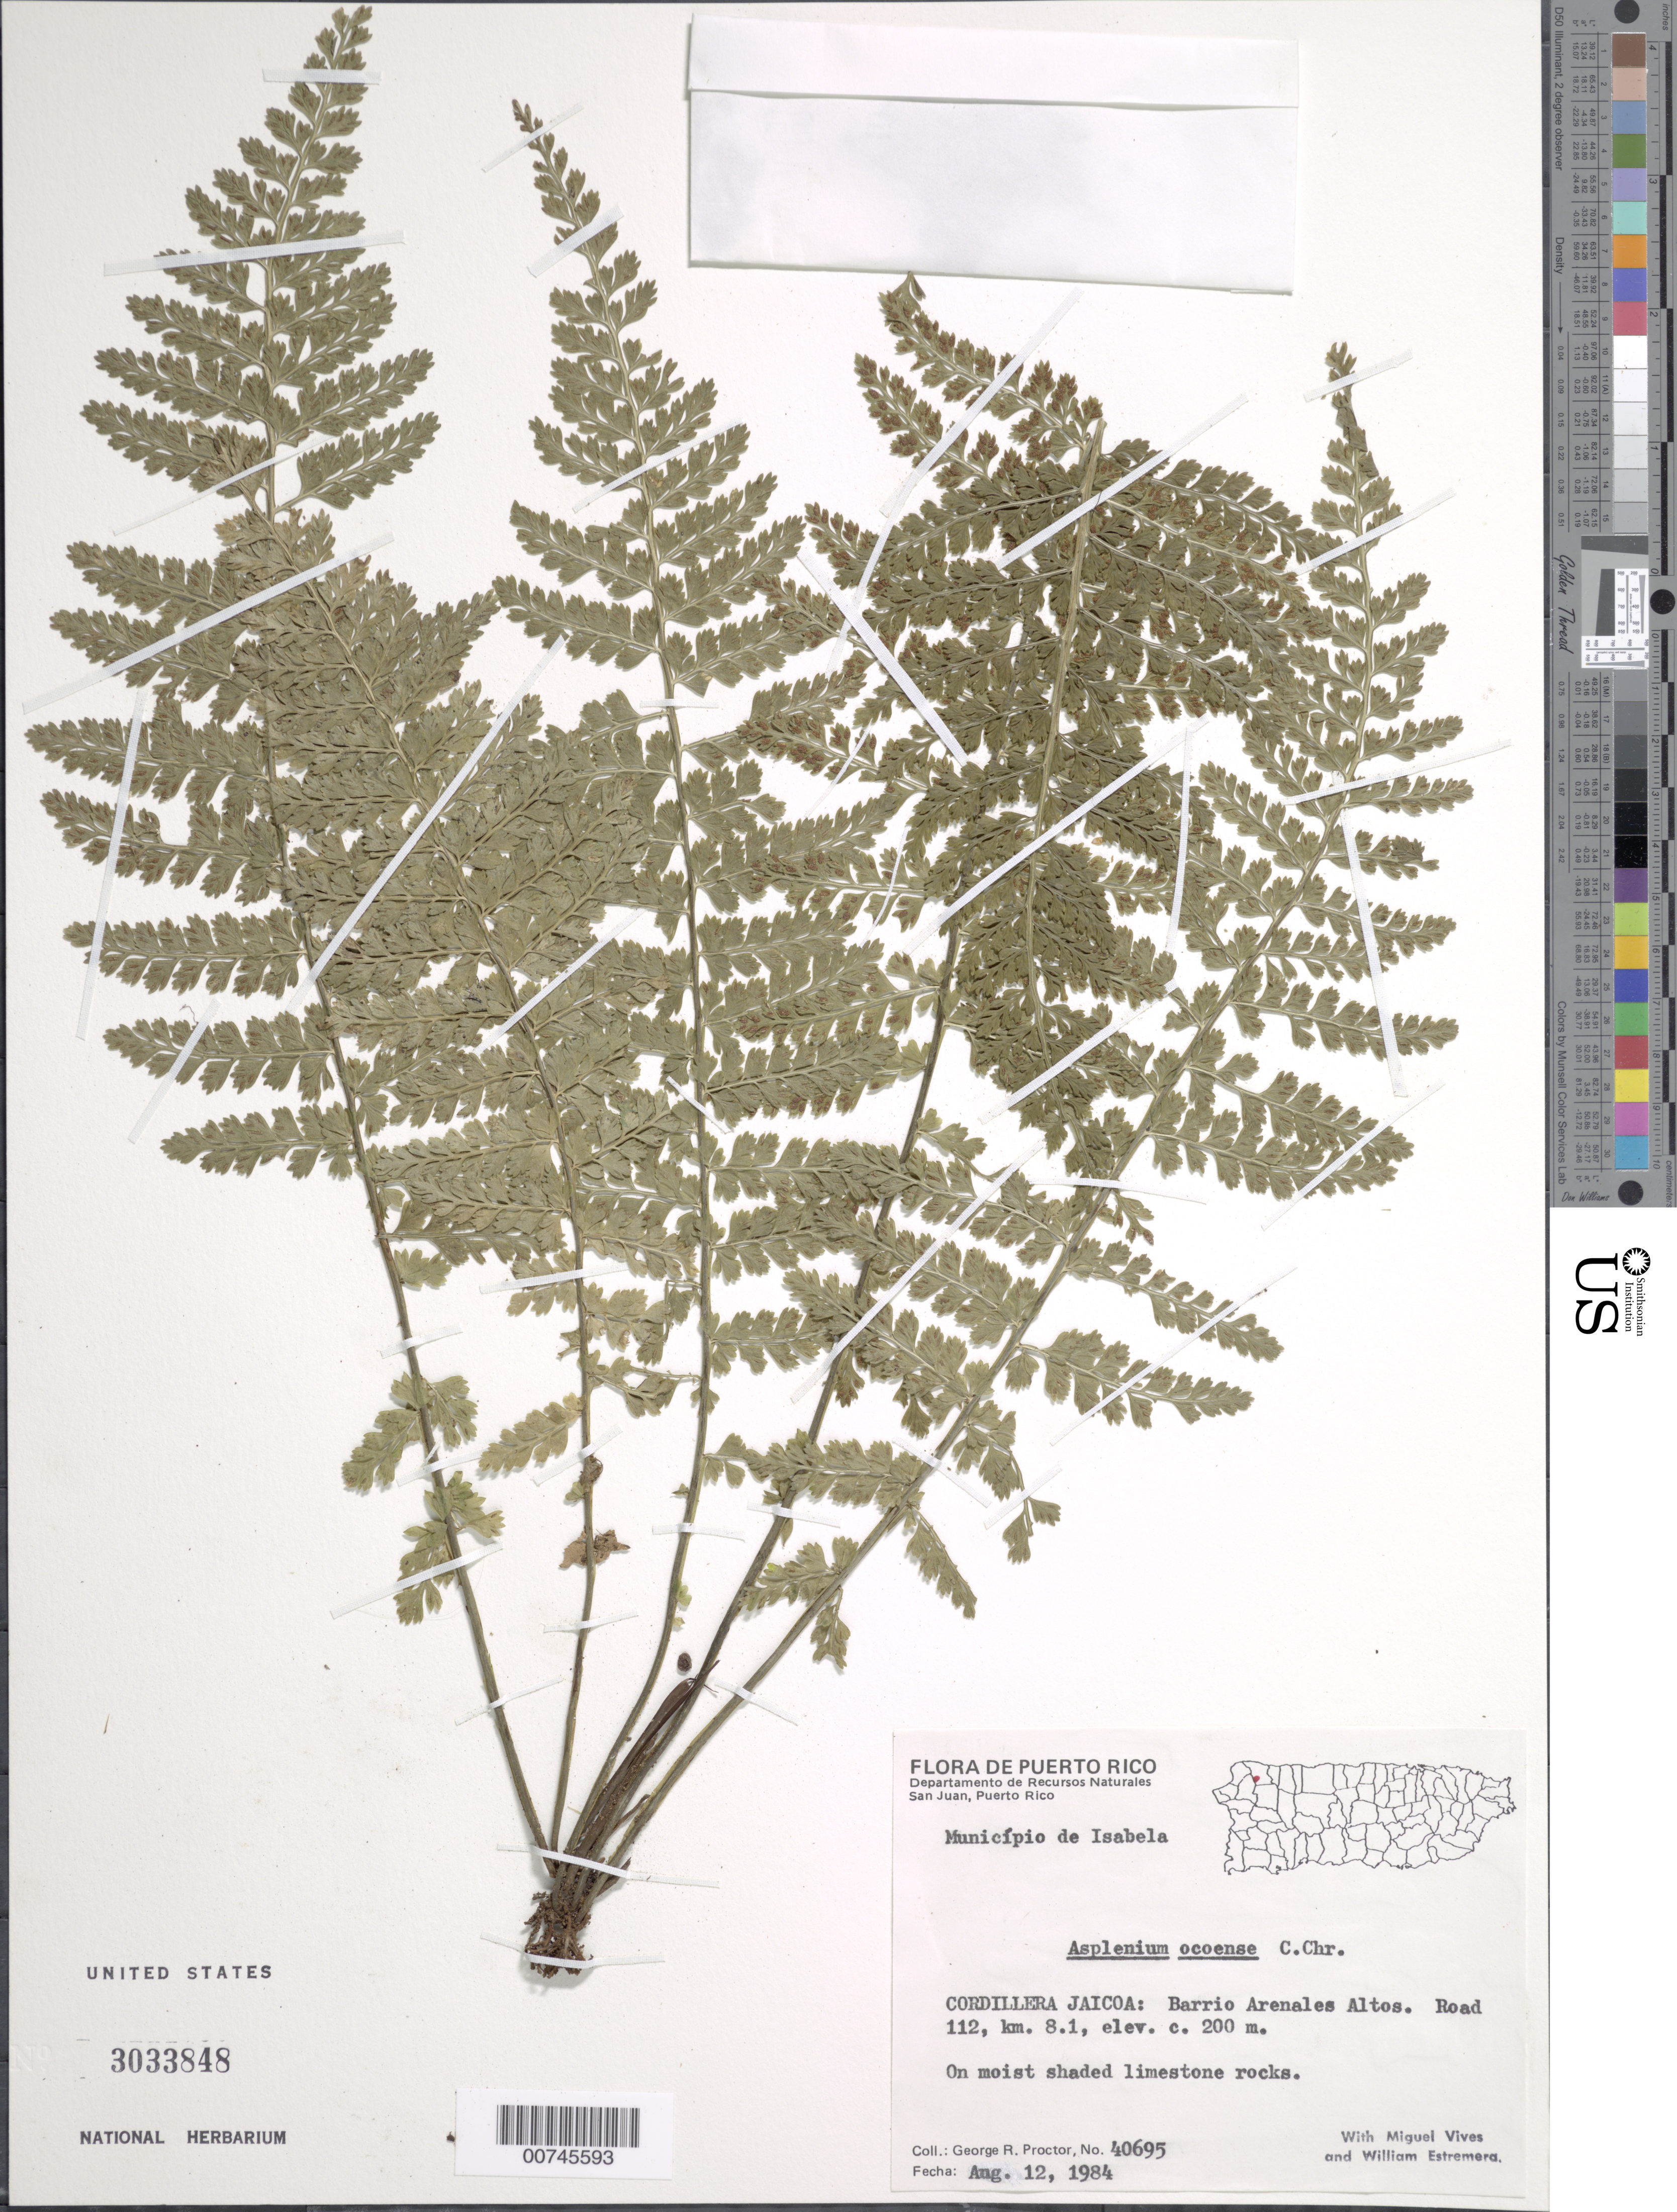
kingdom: Plantae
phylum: Tracheophyta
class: Polypodiopsida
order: Polypodiales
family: Aspleniaceae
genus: Asplenium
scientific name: Asplenium ocoense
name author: C. Chr.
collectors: G. R. Proctor, W. Estremera & M. Vives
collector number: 40695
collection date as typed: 12 Aug 1984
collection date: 1984-08-12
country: Puerto Rico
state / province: Isabela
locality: Cordillera Joicoa: Barrio Arenales Altos. Road 112, km 8.1, Municipio de Isabela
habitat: On moist shaded limestone rocks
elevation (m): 200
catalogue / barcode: US 3033848